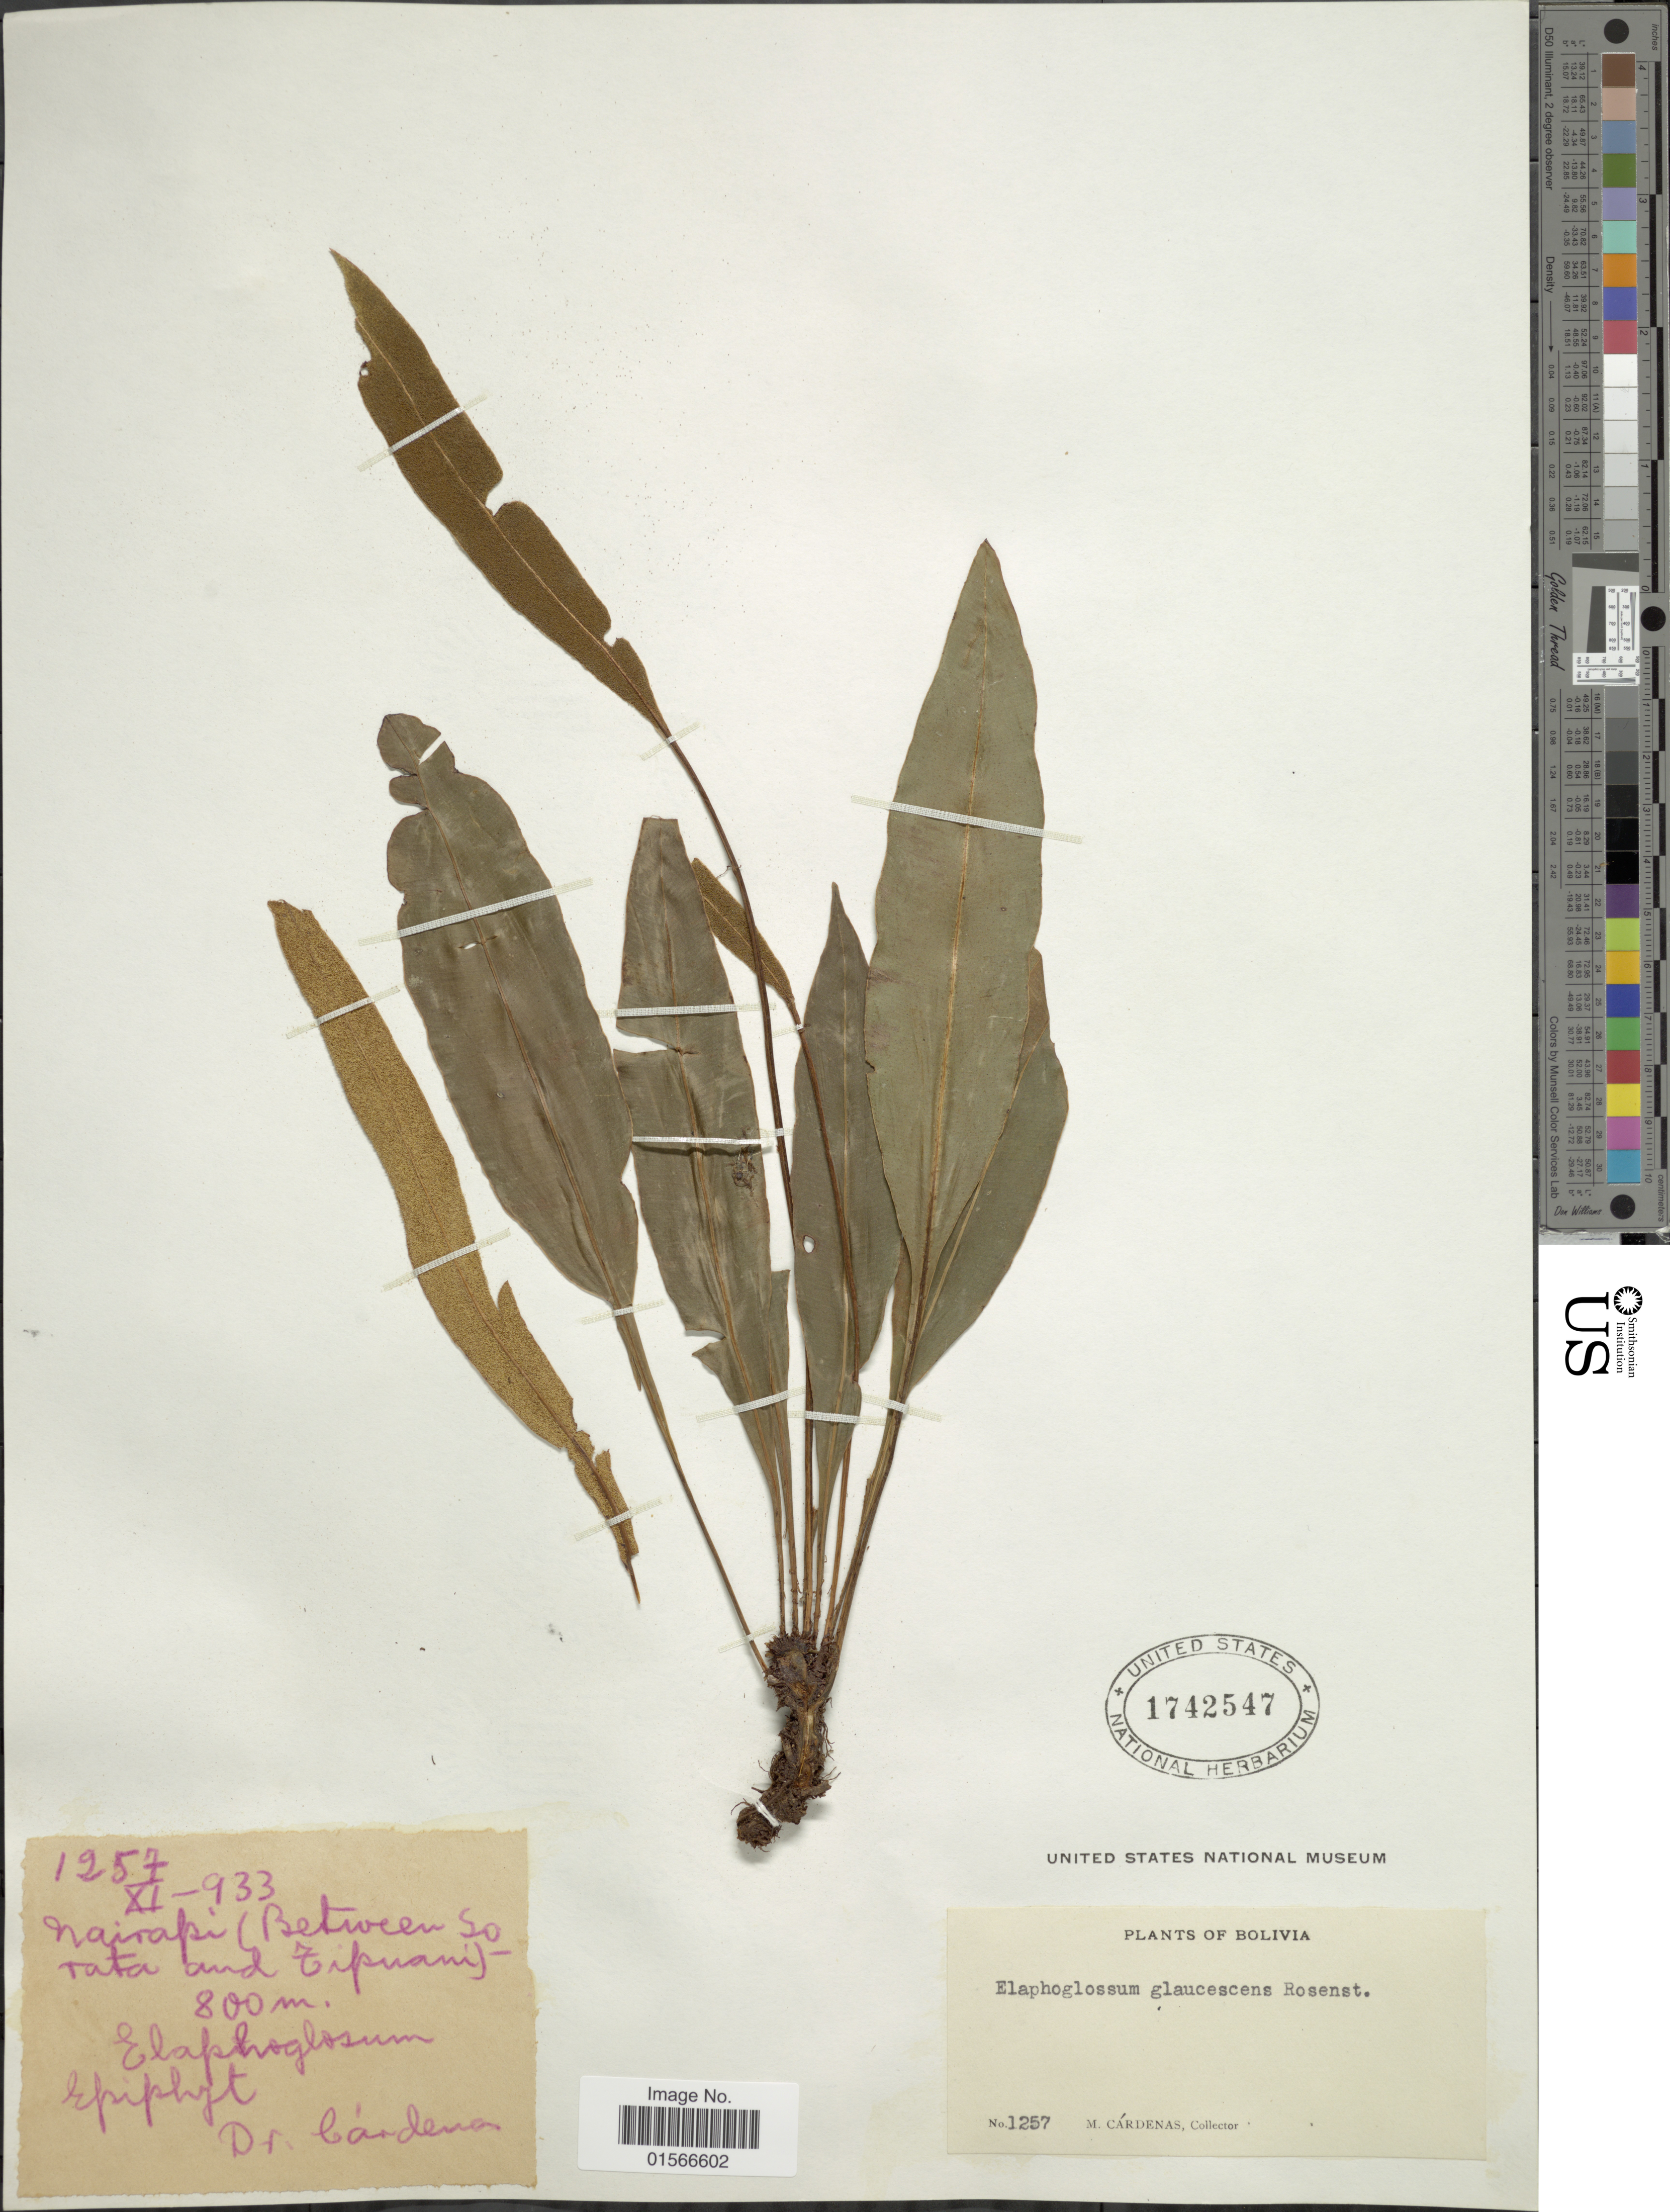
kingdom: Plantae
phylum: Tracheophyta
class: Polypodiopsida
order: Polypodiales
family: Dryopteridaceae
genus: Elaphoglossum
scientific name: Elaphoglossum glaucescens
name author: Rosenst.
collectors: M. Cárdenas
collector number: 1257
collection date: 1933-11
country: Bolivia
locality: Nairapi (Between Sorata and Tipuani)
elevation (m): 800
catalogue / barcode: US 1742547